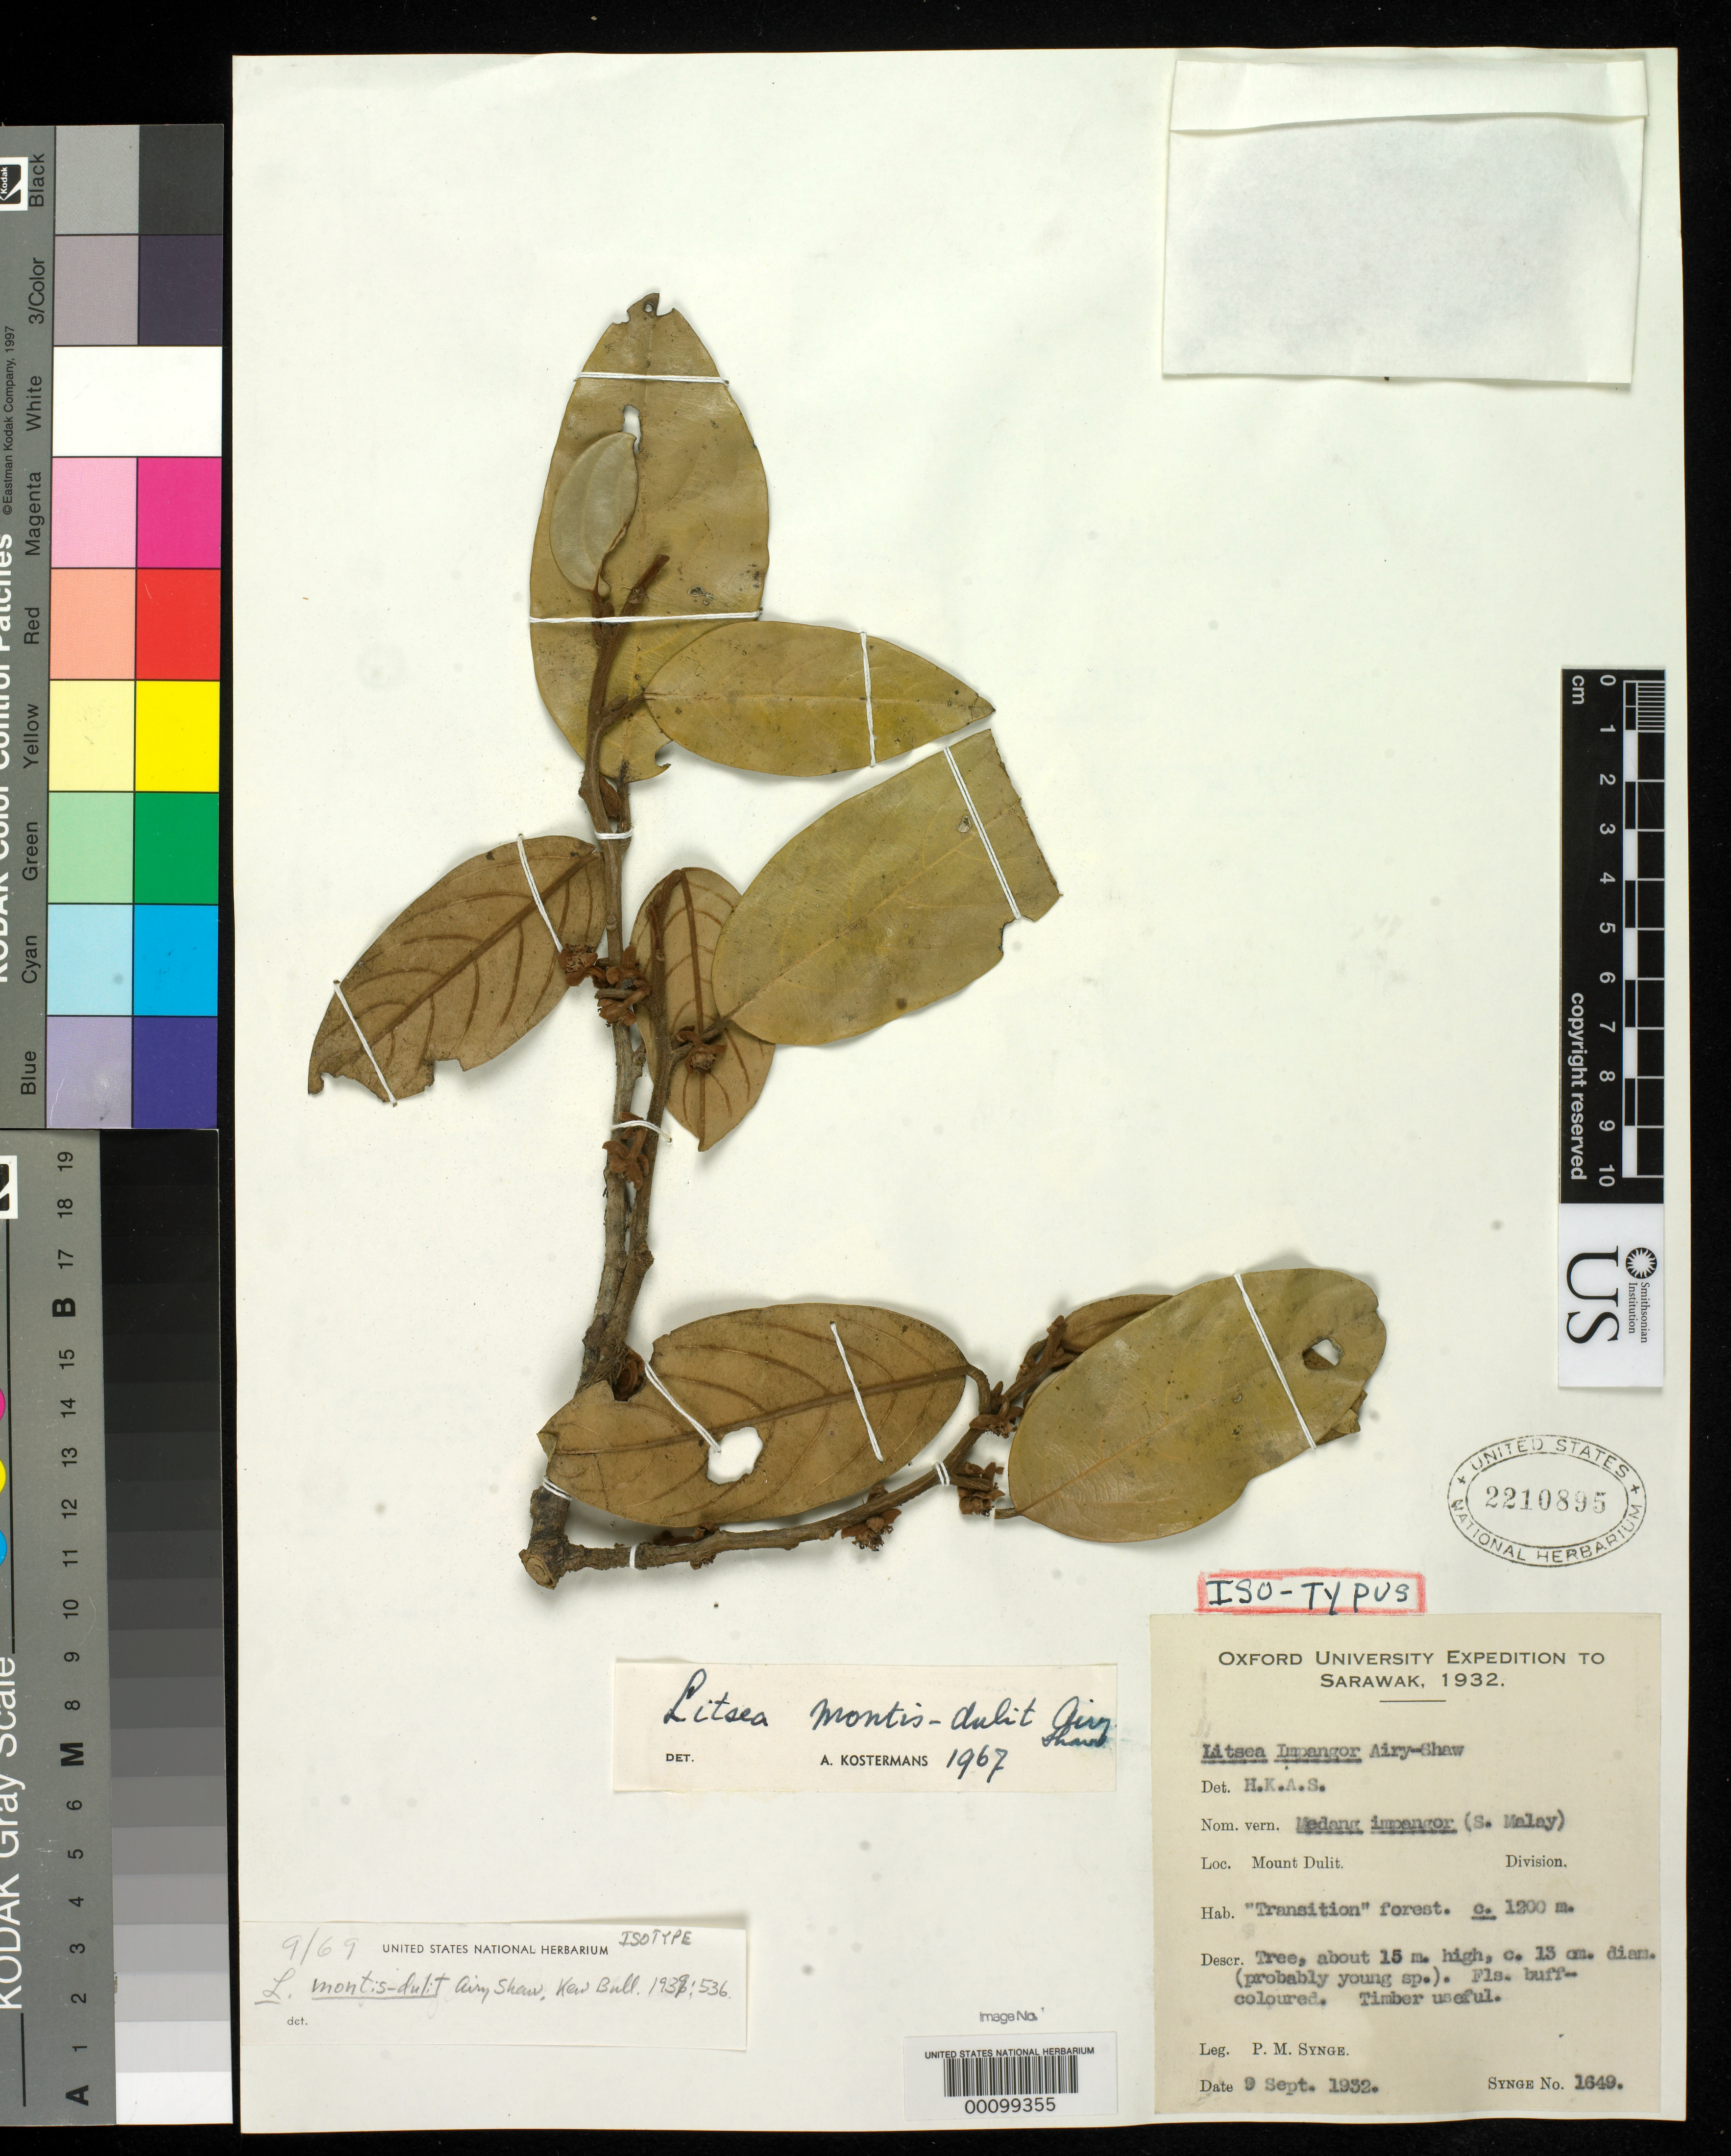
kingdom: Plantae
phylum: Tracheophyta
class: Magnoliopsida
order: Laurales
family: Lauraceae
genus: Litsea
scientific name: Litsea montis-dulit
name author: Airy Shaw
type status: Isotype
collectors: P. Synge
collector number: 1649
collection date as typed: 09 Sep 1932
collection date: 1932-09-09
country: Malaysia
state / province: Sarawak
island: Borneo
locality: Mt. Dulit.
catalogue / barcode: US 2210895